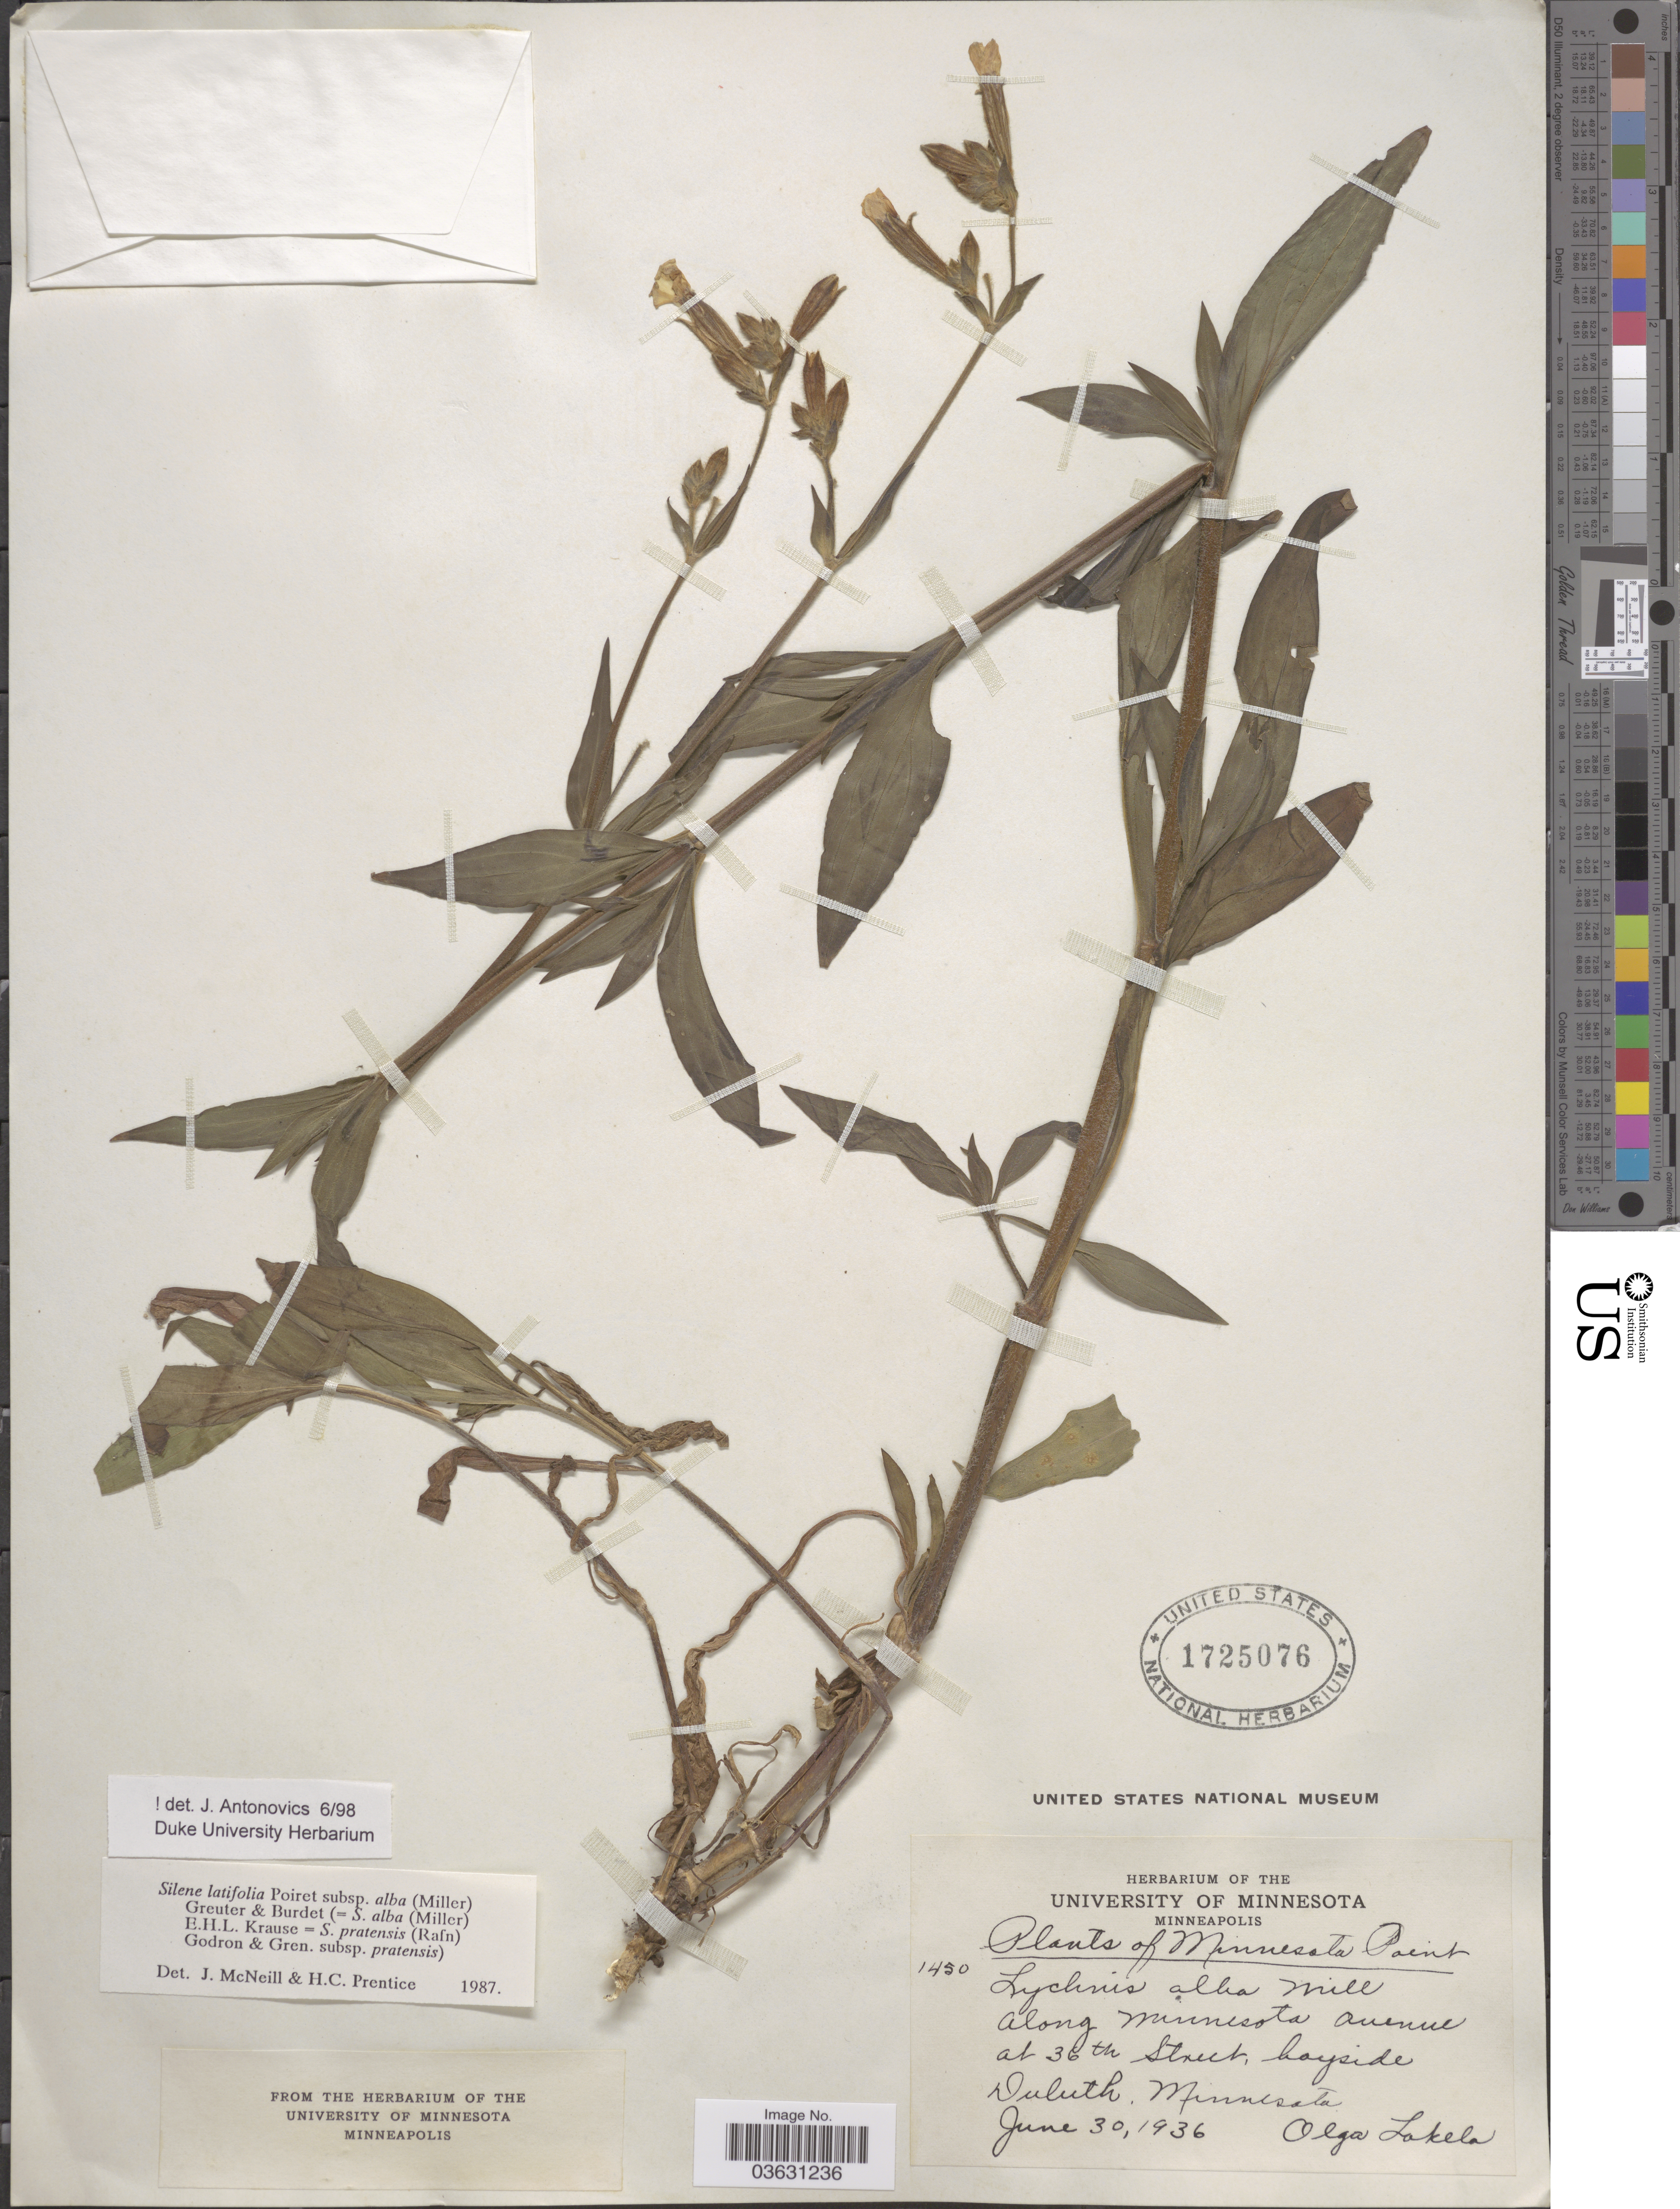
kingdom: Plantae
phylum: Tracheophyta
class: Magnoliopsida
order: Caryophyllales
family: Caryophyllaceae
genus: Silene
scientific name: Silene latifolia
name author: Poir.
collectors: O. K. Lakela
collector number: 1450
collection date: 1936-06-30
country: United States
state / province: Minnesota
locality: Along Minnesota Avenue at 36th Street, bayside Duluth.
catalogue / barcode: US 1725076